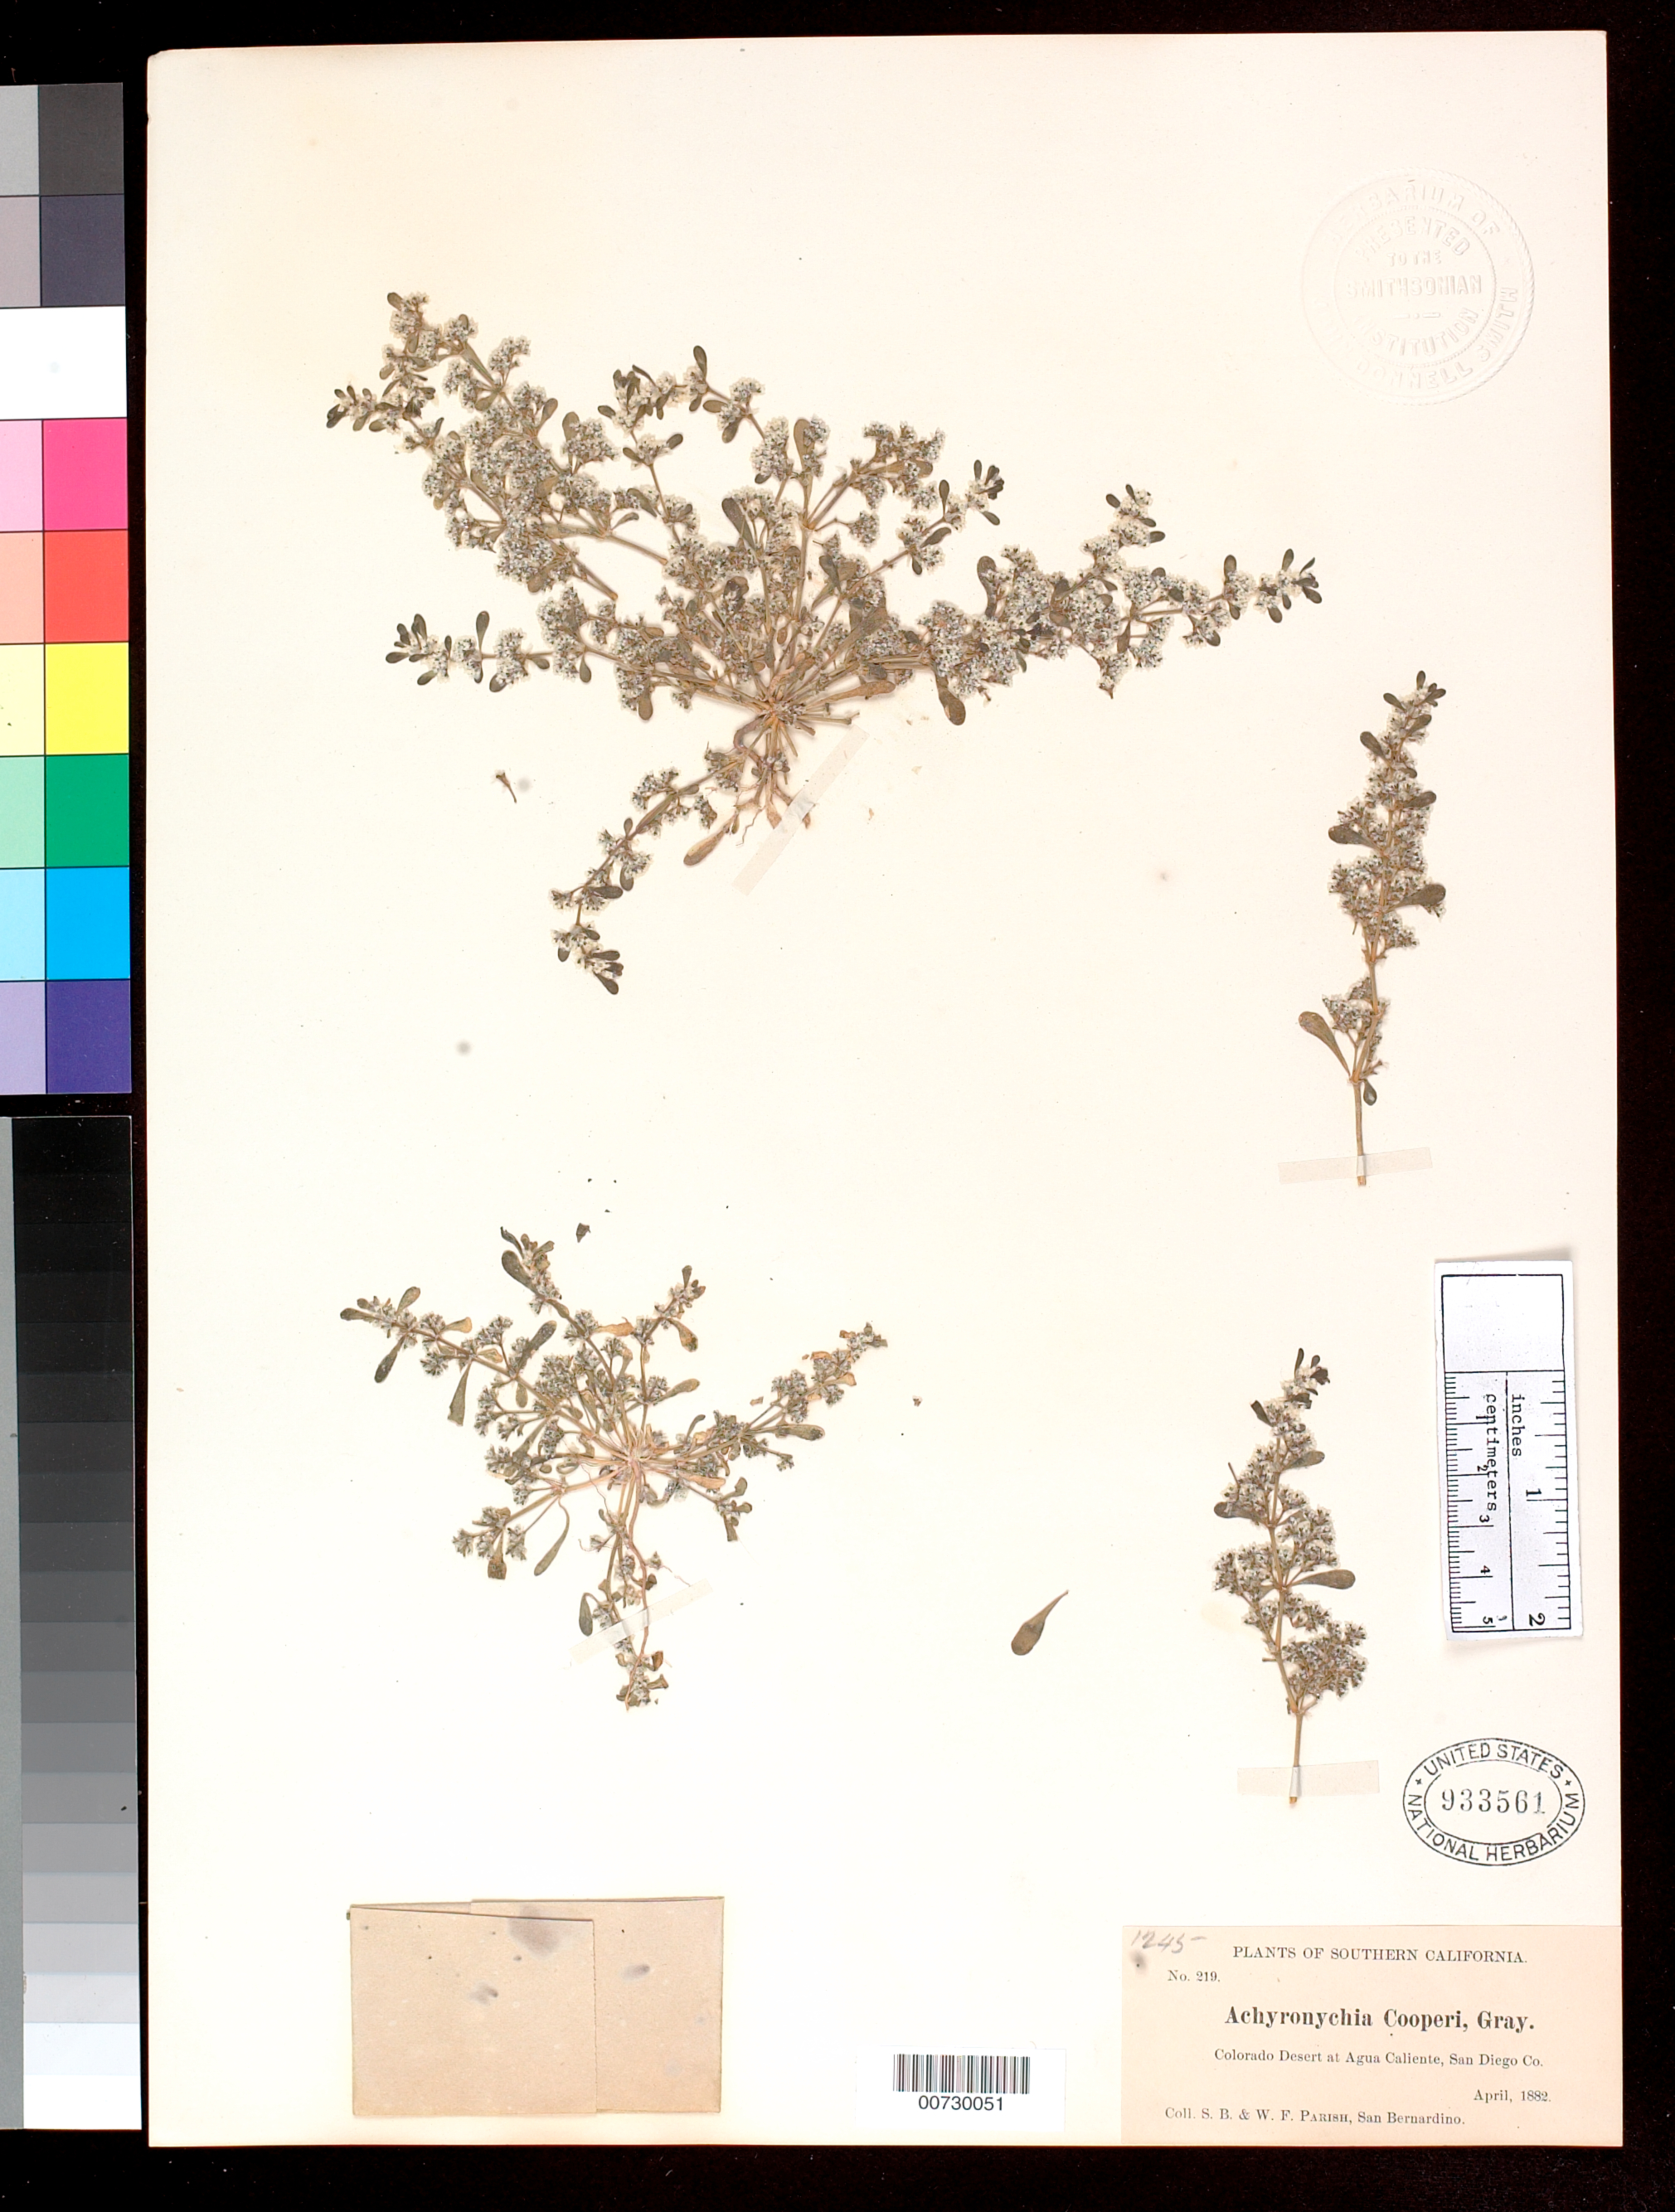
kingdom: Plantae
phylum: Tracheophyta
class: Magnoliopsida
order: Caryophyllales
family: Caryophyllaceae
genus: Achyronychia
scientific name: Achyronychia cooperi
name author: A. Gray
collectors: S. B. Parish & W. F. Parish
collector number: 219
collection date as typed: Apr 1882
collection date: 1882-04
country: United States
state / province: California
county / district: Riverside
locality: Colorado Desert at Agua Caliente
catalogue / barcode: US 933561